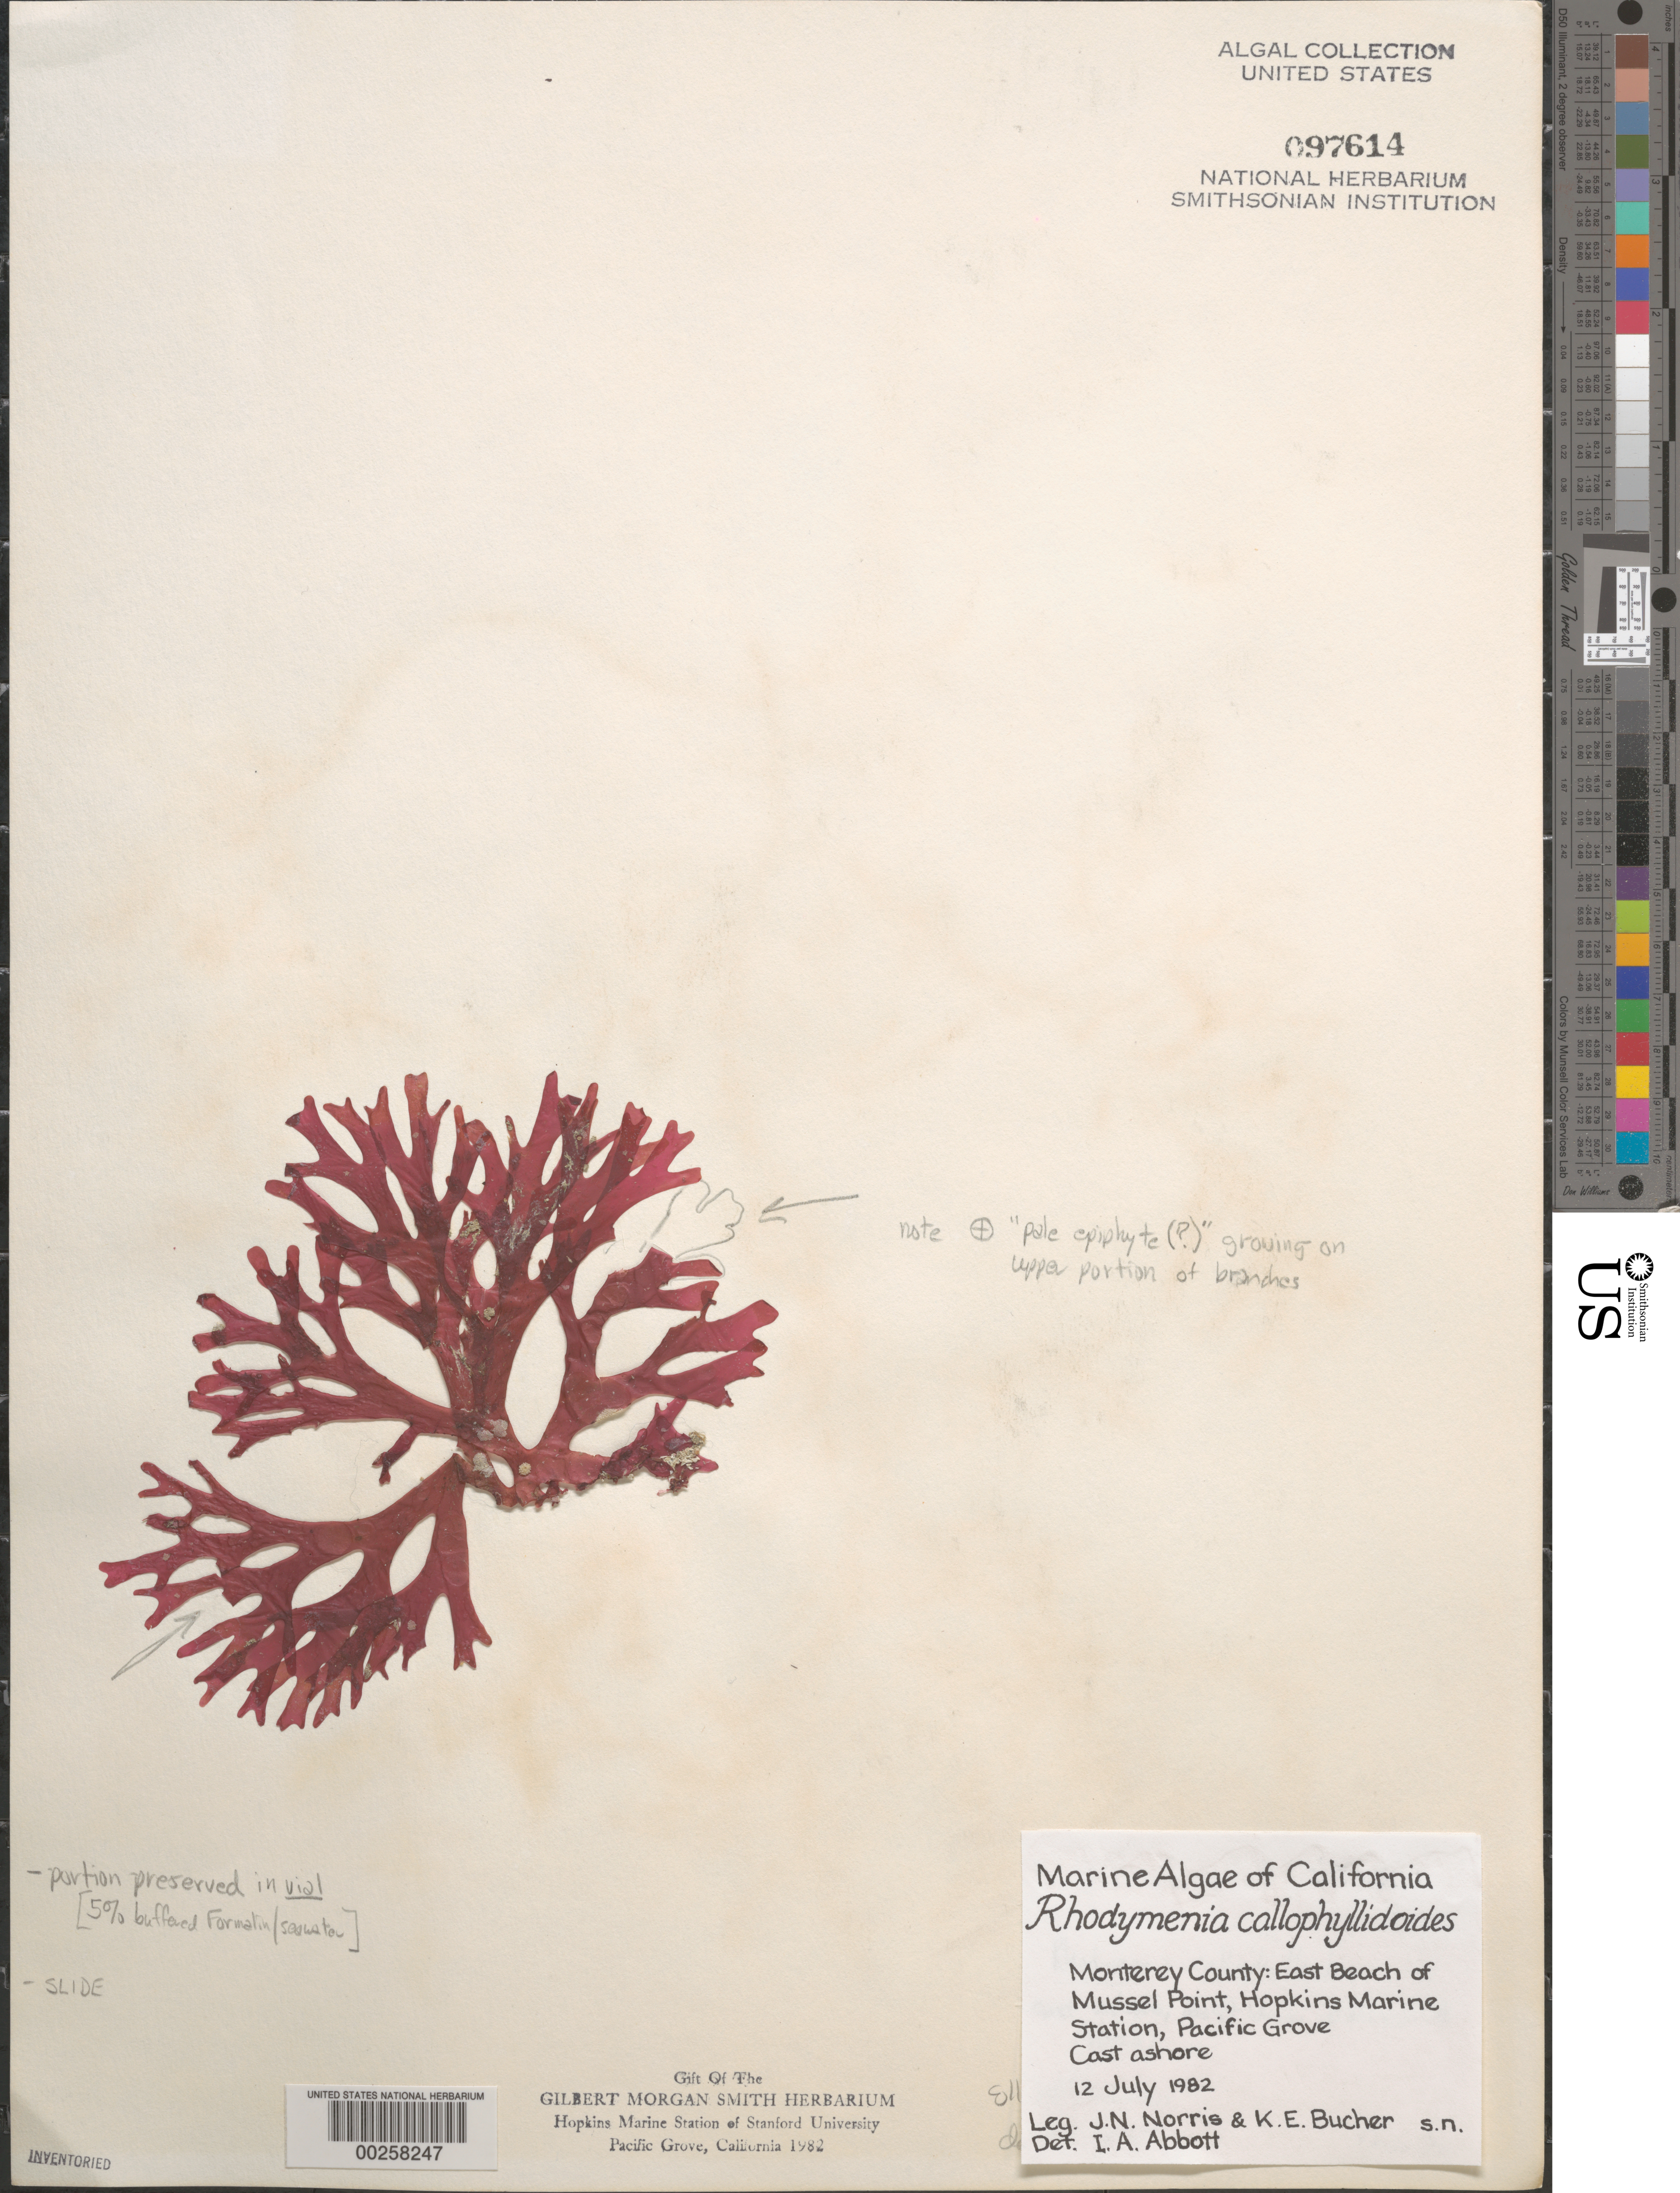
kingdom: Plantae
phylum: Rhodophyta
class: Florideophyceae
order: Rhodymeniales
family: Rhodymeniaceae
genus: Rhodymenia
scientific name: Rhodymenia callophyllidoides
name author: Hollenb. & I.A. Abbott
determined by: Abbott, Isabella A.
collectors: J. N. Norris & K. E. Bucher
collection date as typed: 12 Jul 1982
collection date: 1982-07-12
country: United States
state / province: California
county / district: Monterey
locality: East Beach of Mussel Point, Hopkins Marine Station, Pacific Grove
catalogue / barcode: US 97614